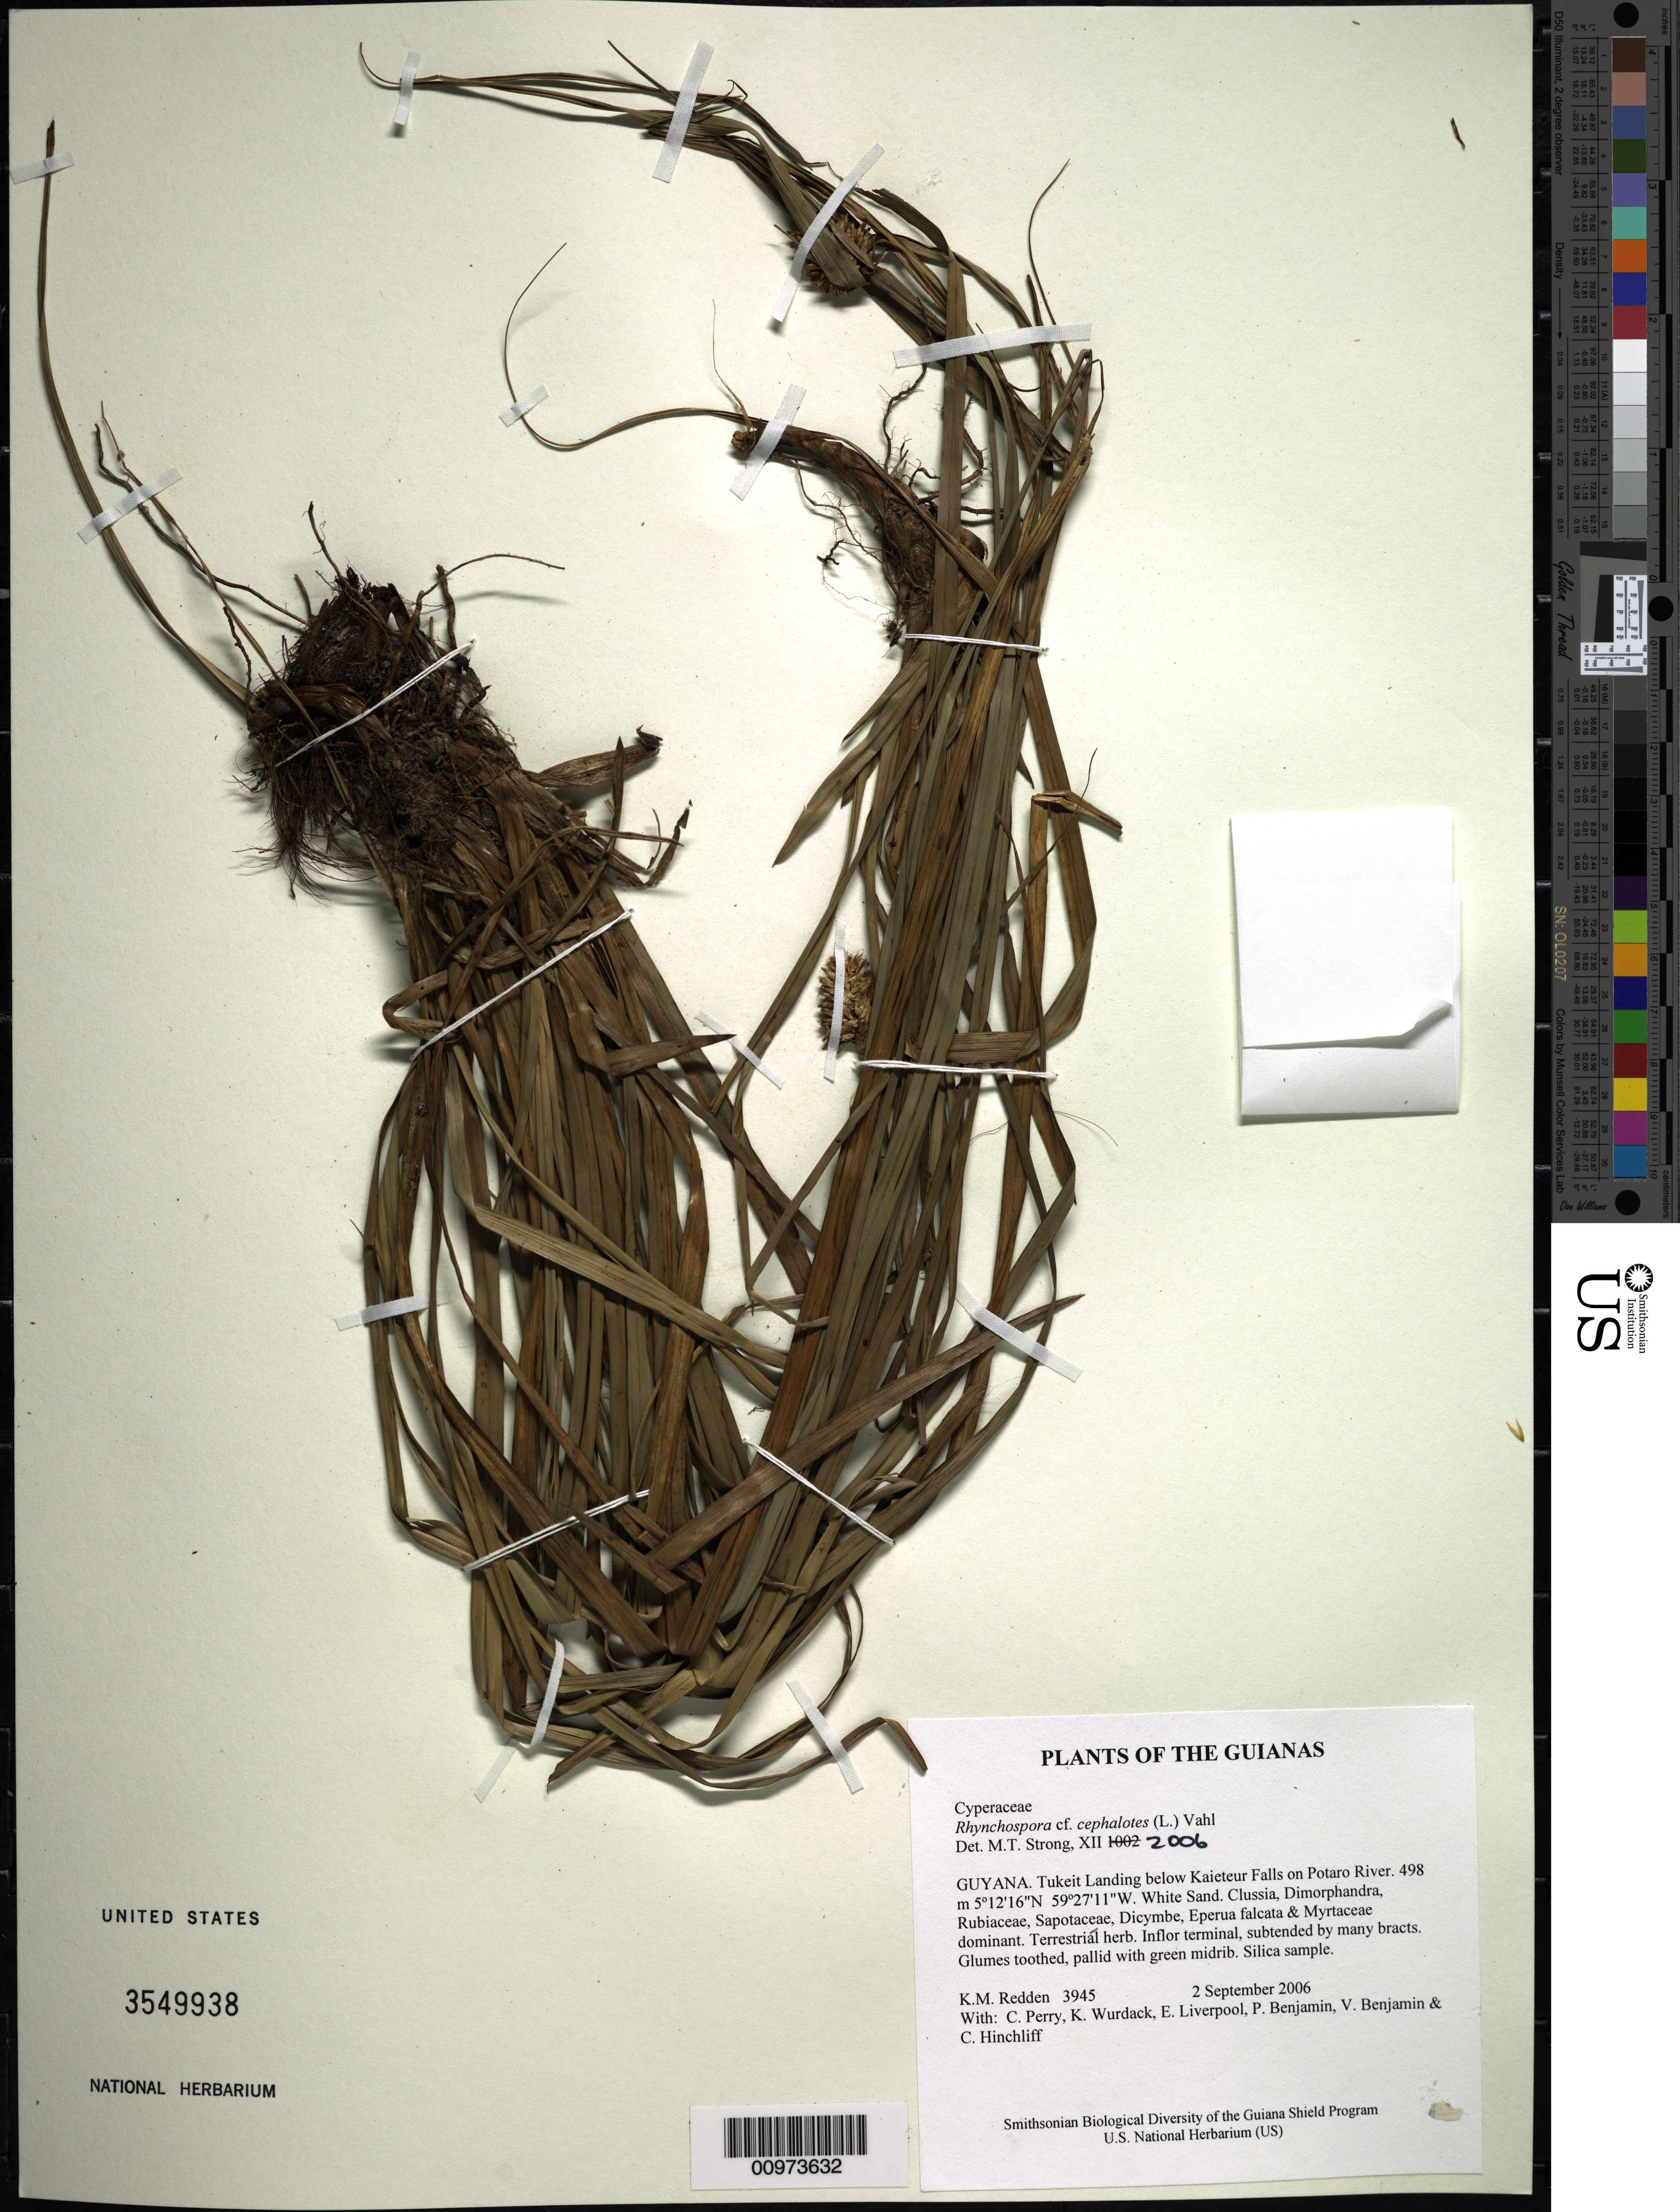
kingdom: Plantae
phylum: Tracheophyta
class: Liliopsida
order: Poales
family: Cyperaceae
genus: Rhynchospora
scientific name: Rhynchospora cephalotes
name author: (L.) Vahl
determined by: Strong, M. T., (US), Smithsonian Institution - National Museum of Natural History (UNITED STATES)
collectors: K. M. Redden, C. Perry, K. Wurdack, E. Liverpool, P. Benjamin, V. Benjamin & C. E. Hinchliff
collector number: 3945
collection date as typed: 2 September 2006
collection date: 2006-09-02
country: Guyana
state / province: Potaro-Siparuni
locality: Tukeit Landing below Kaieteur Falls on Potaro River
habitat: White Sand. Clusia, Dimorphandra, Rubiaceae, Sapotaceae, Dicymbe, Eperua falcata & Myrtaceae dominant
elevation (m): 498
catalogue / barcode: US 3549938